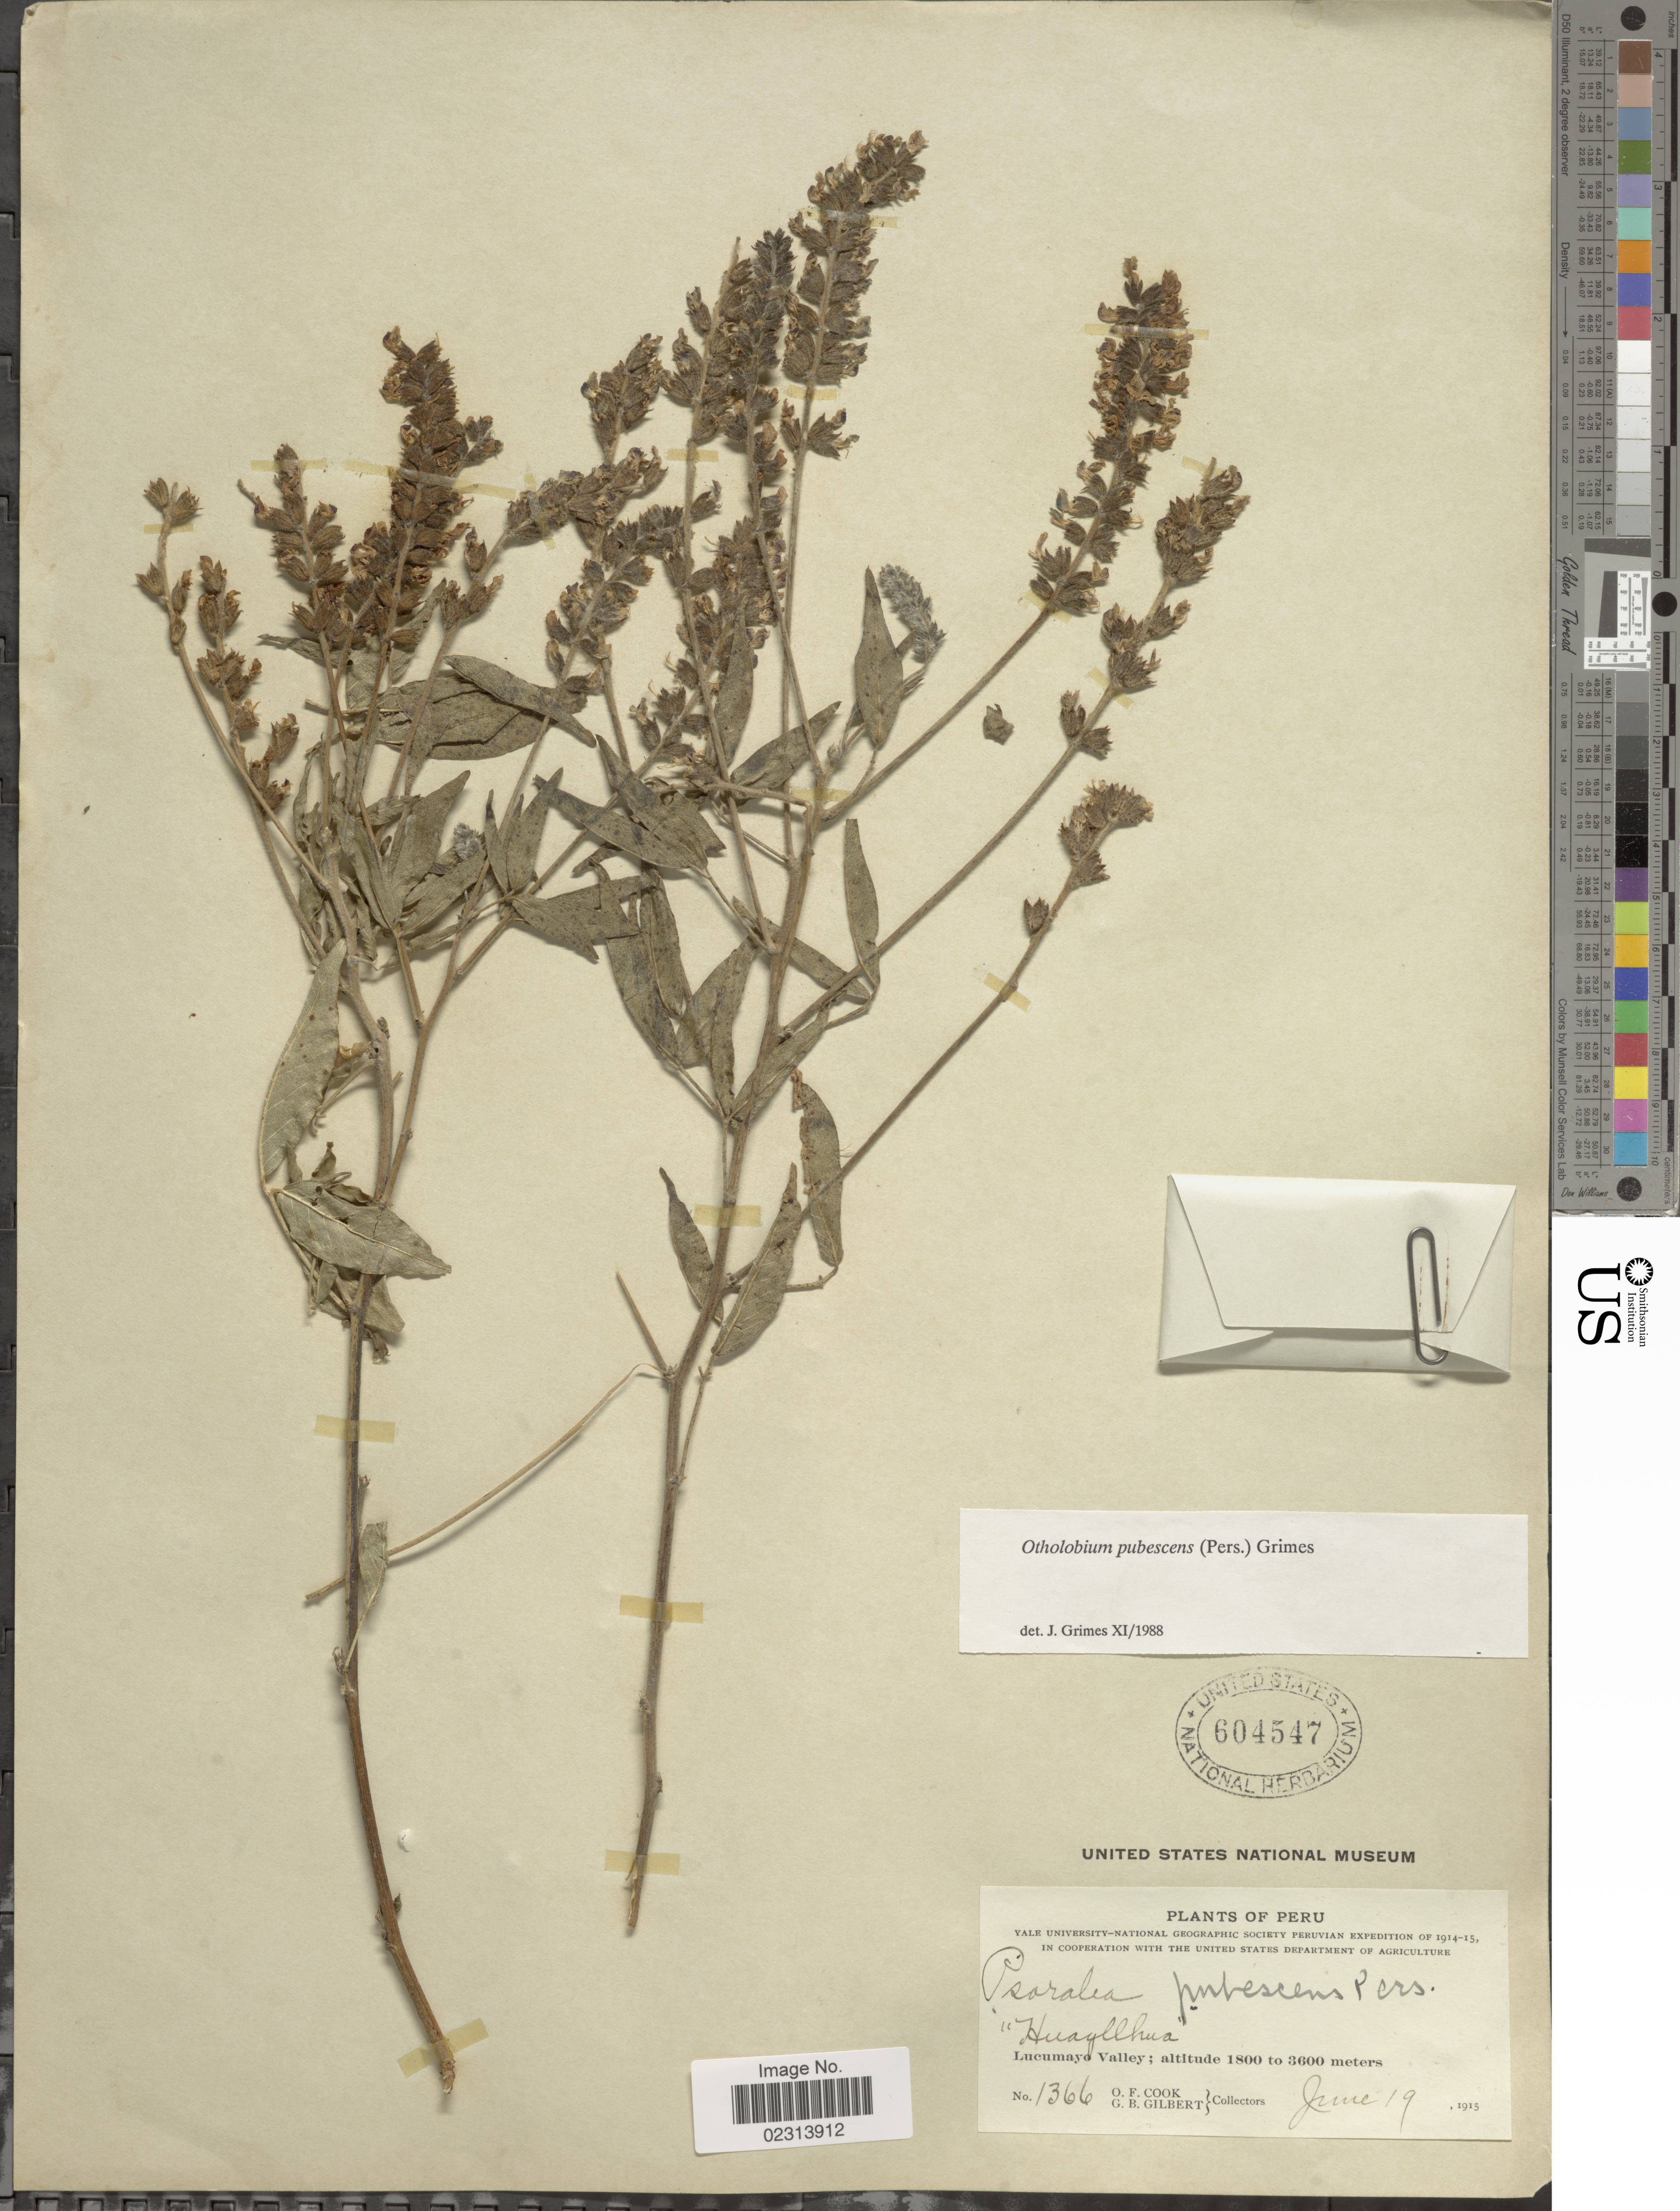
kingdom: Plantae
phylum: Tracheophyta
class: Magnoliopsida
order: Fabales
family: Fabaceae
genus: Otholobium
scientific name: Otholobium pubescens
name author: (Poir.) J.W. Grimes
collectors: O. F. Cook & G. B. Gilbert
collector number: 1366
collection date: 1915-06-19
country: Peru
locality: Lucumayo Valley, Huayllhua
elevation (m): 1800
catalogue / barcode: US 604547